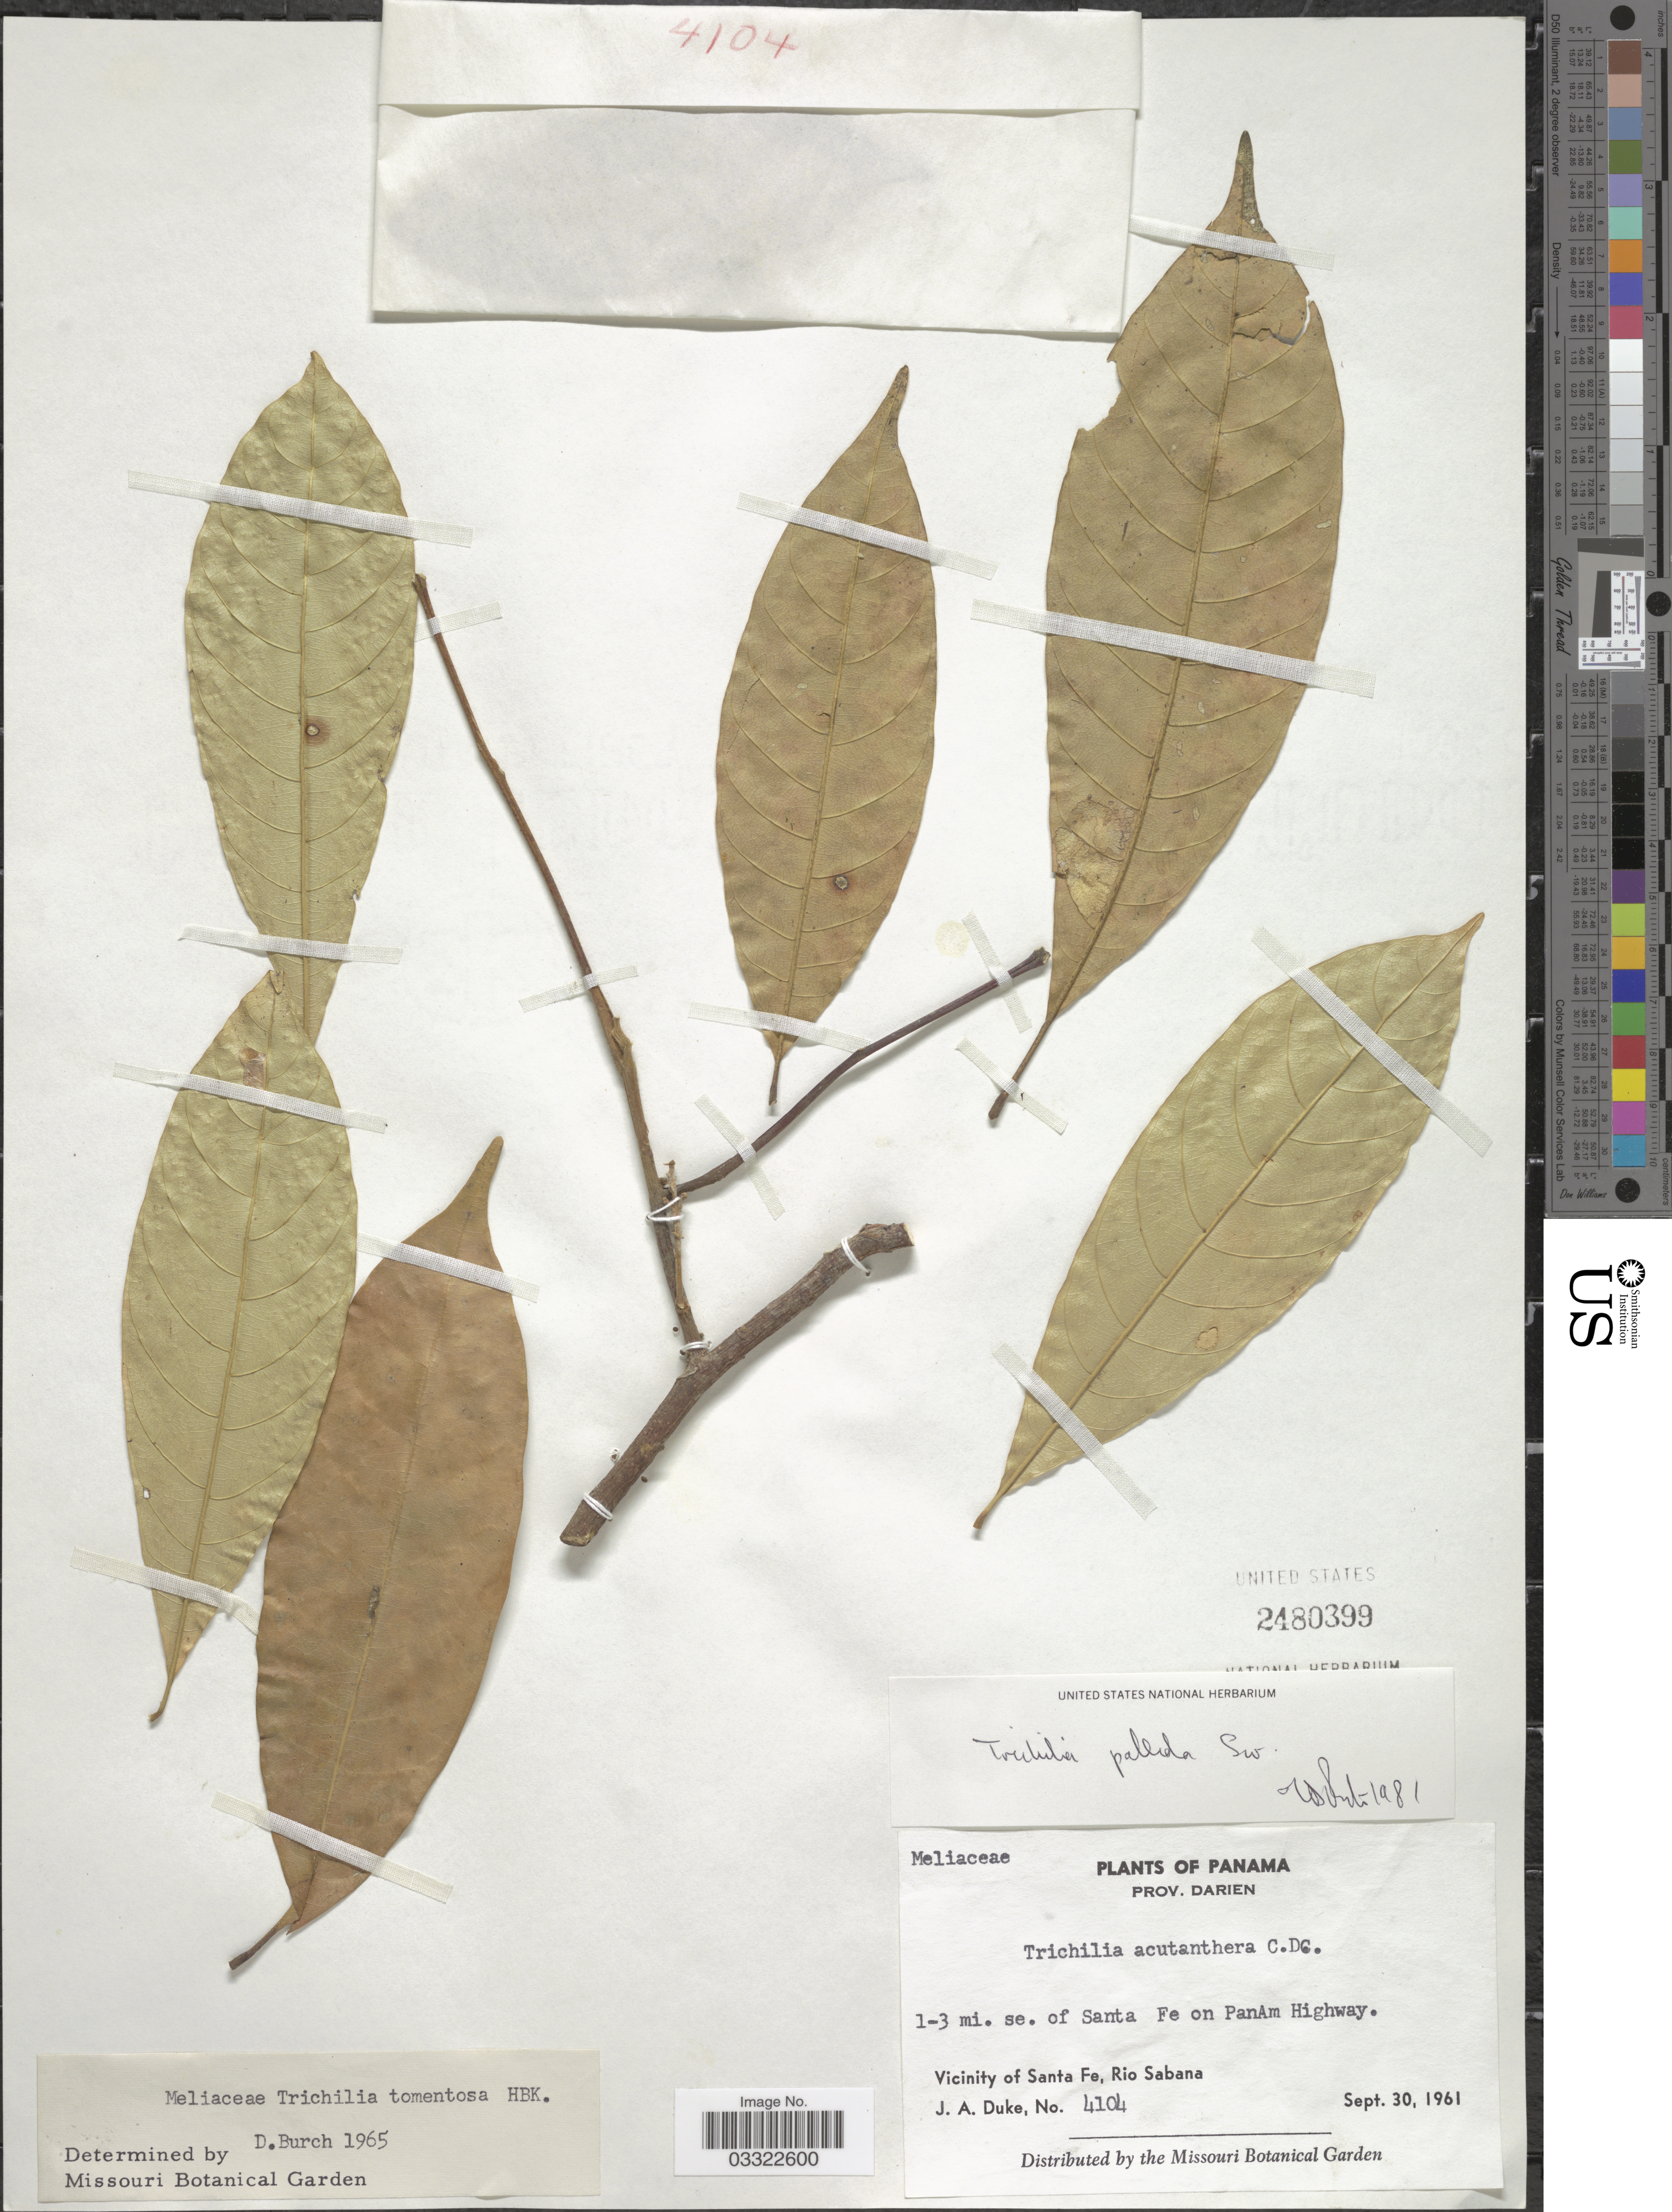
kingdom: Plantae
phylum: Tracheophyta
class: Magnoliopsida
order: Sapindales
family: Meliaceae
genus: Trichilia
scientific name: Trichilia pallida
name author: Sw.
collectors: J. A. Duke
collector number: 4104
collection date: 1961-09-30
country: Panama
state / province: Darién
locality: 1-3 mi. se. of Santa Fe on PanAm Highway. Vicinity of Santa Fe, Rio Sabana.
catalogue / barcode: US 2480399